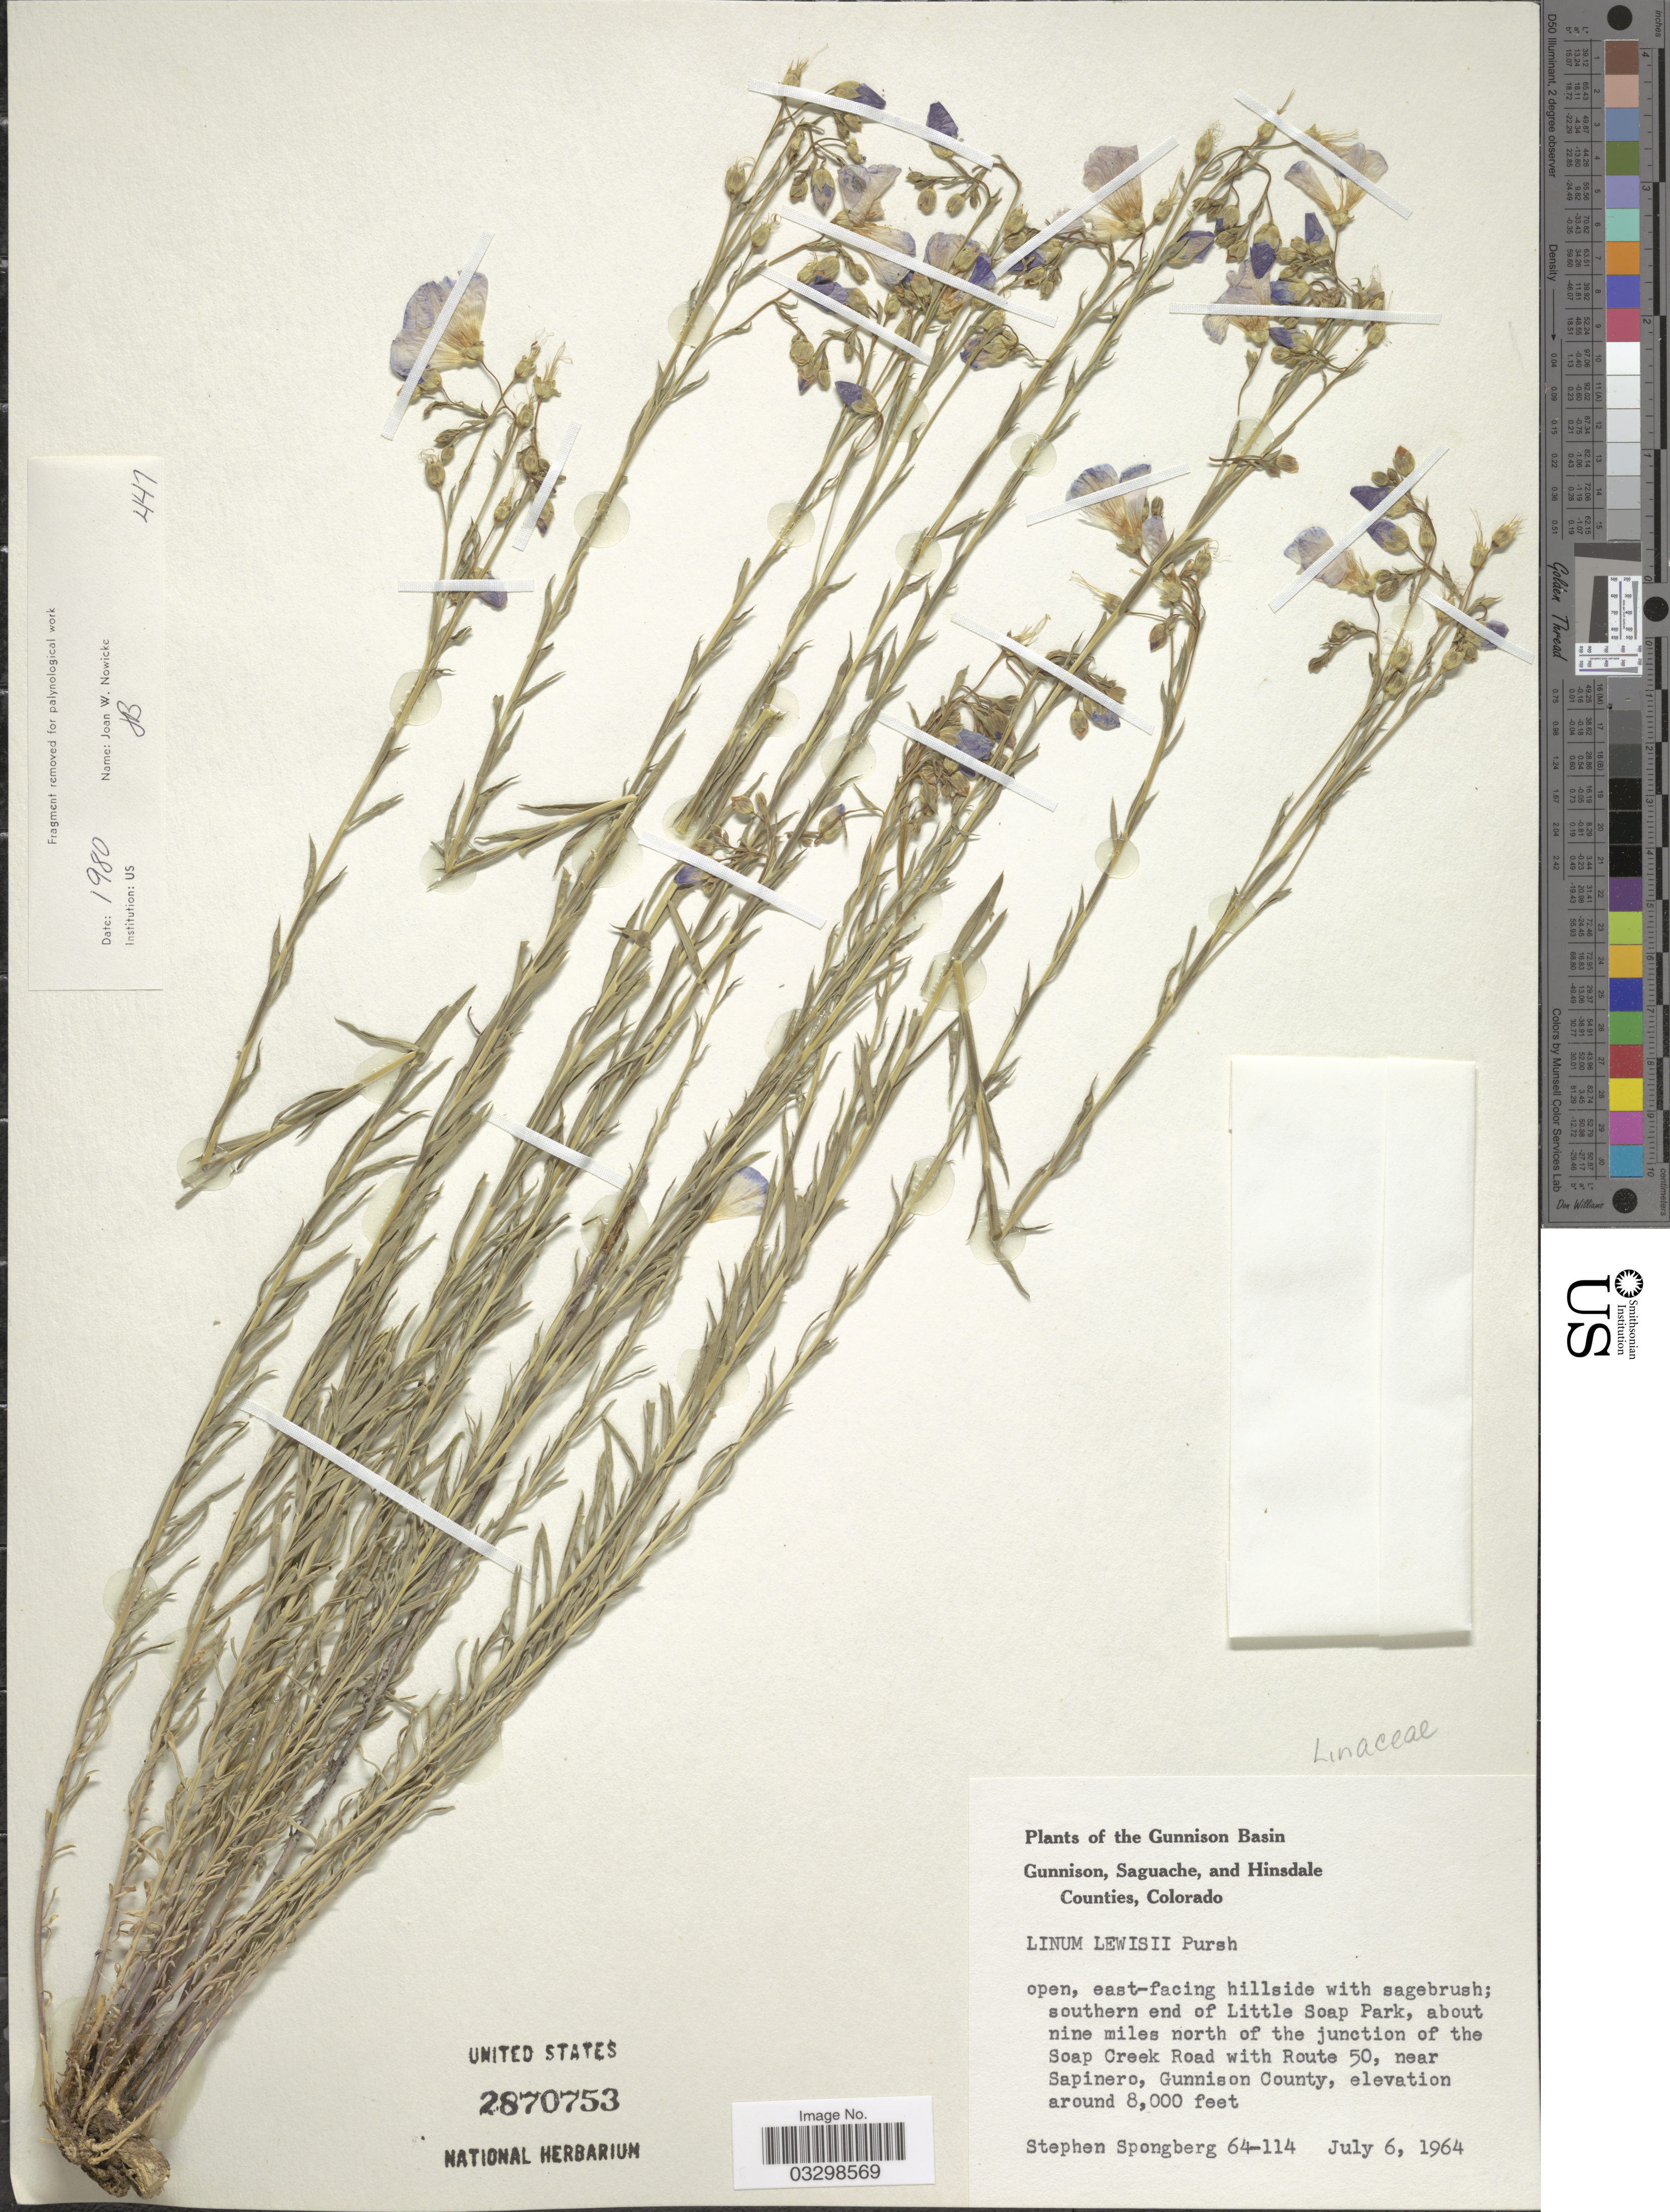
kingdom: Plantae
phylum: Tracheophyta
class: Magnoliopsida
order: Malpighiales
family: Linaceae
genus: Linum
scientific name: Linum lewisii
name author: Pursh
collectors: S. A.Spongberg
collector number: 64-114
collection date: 1964-07-06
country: United States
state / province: Colorado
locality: Gunnison Basin. Southern end of Little Soap Park, about nine miles north of the junction of the Soap Creek Road with Route 50, near Sapinero, Gunnison County.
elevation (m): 2438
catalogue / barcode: US 2870753